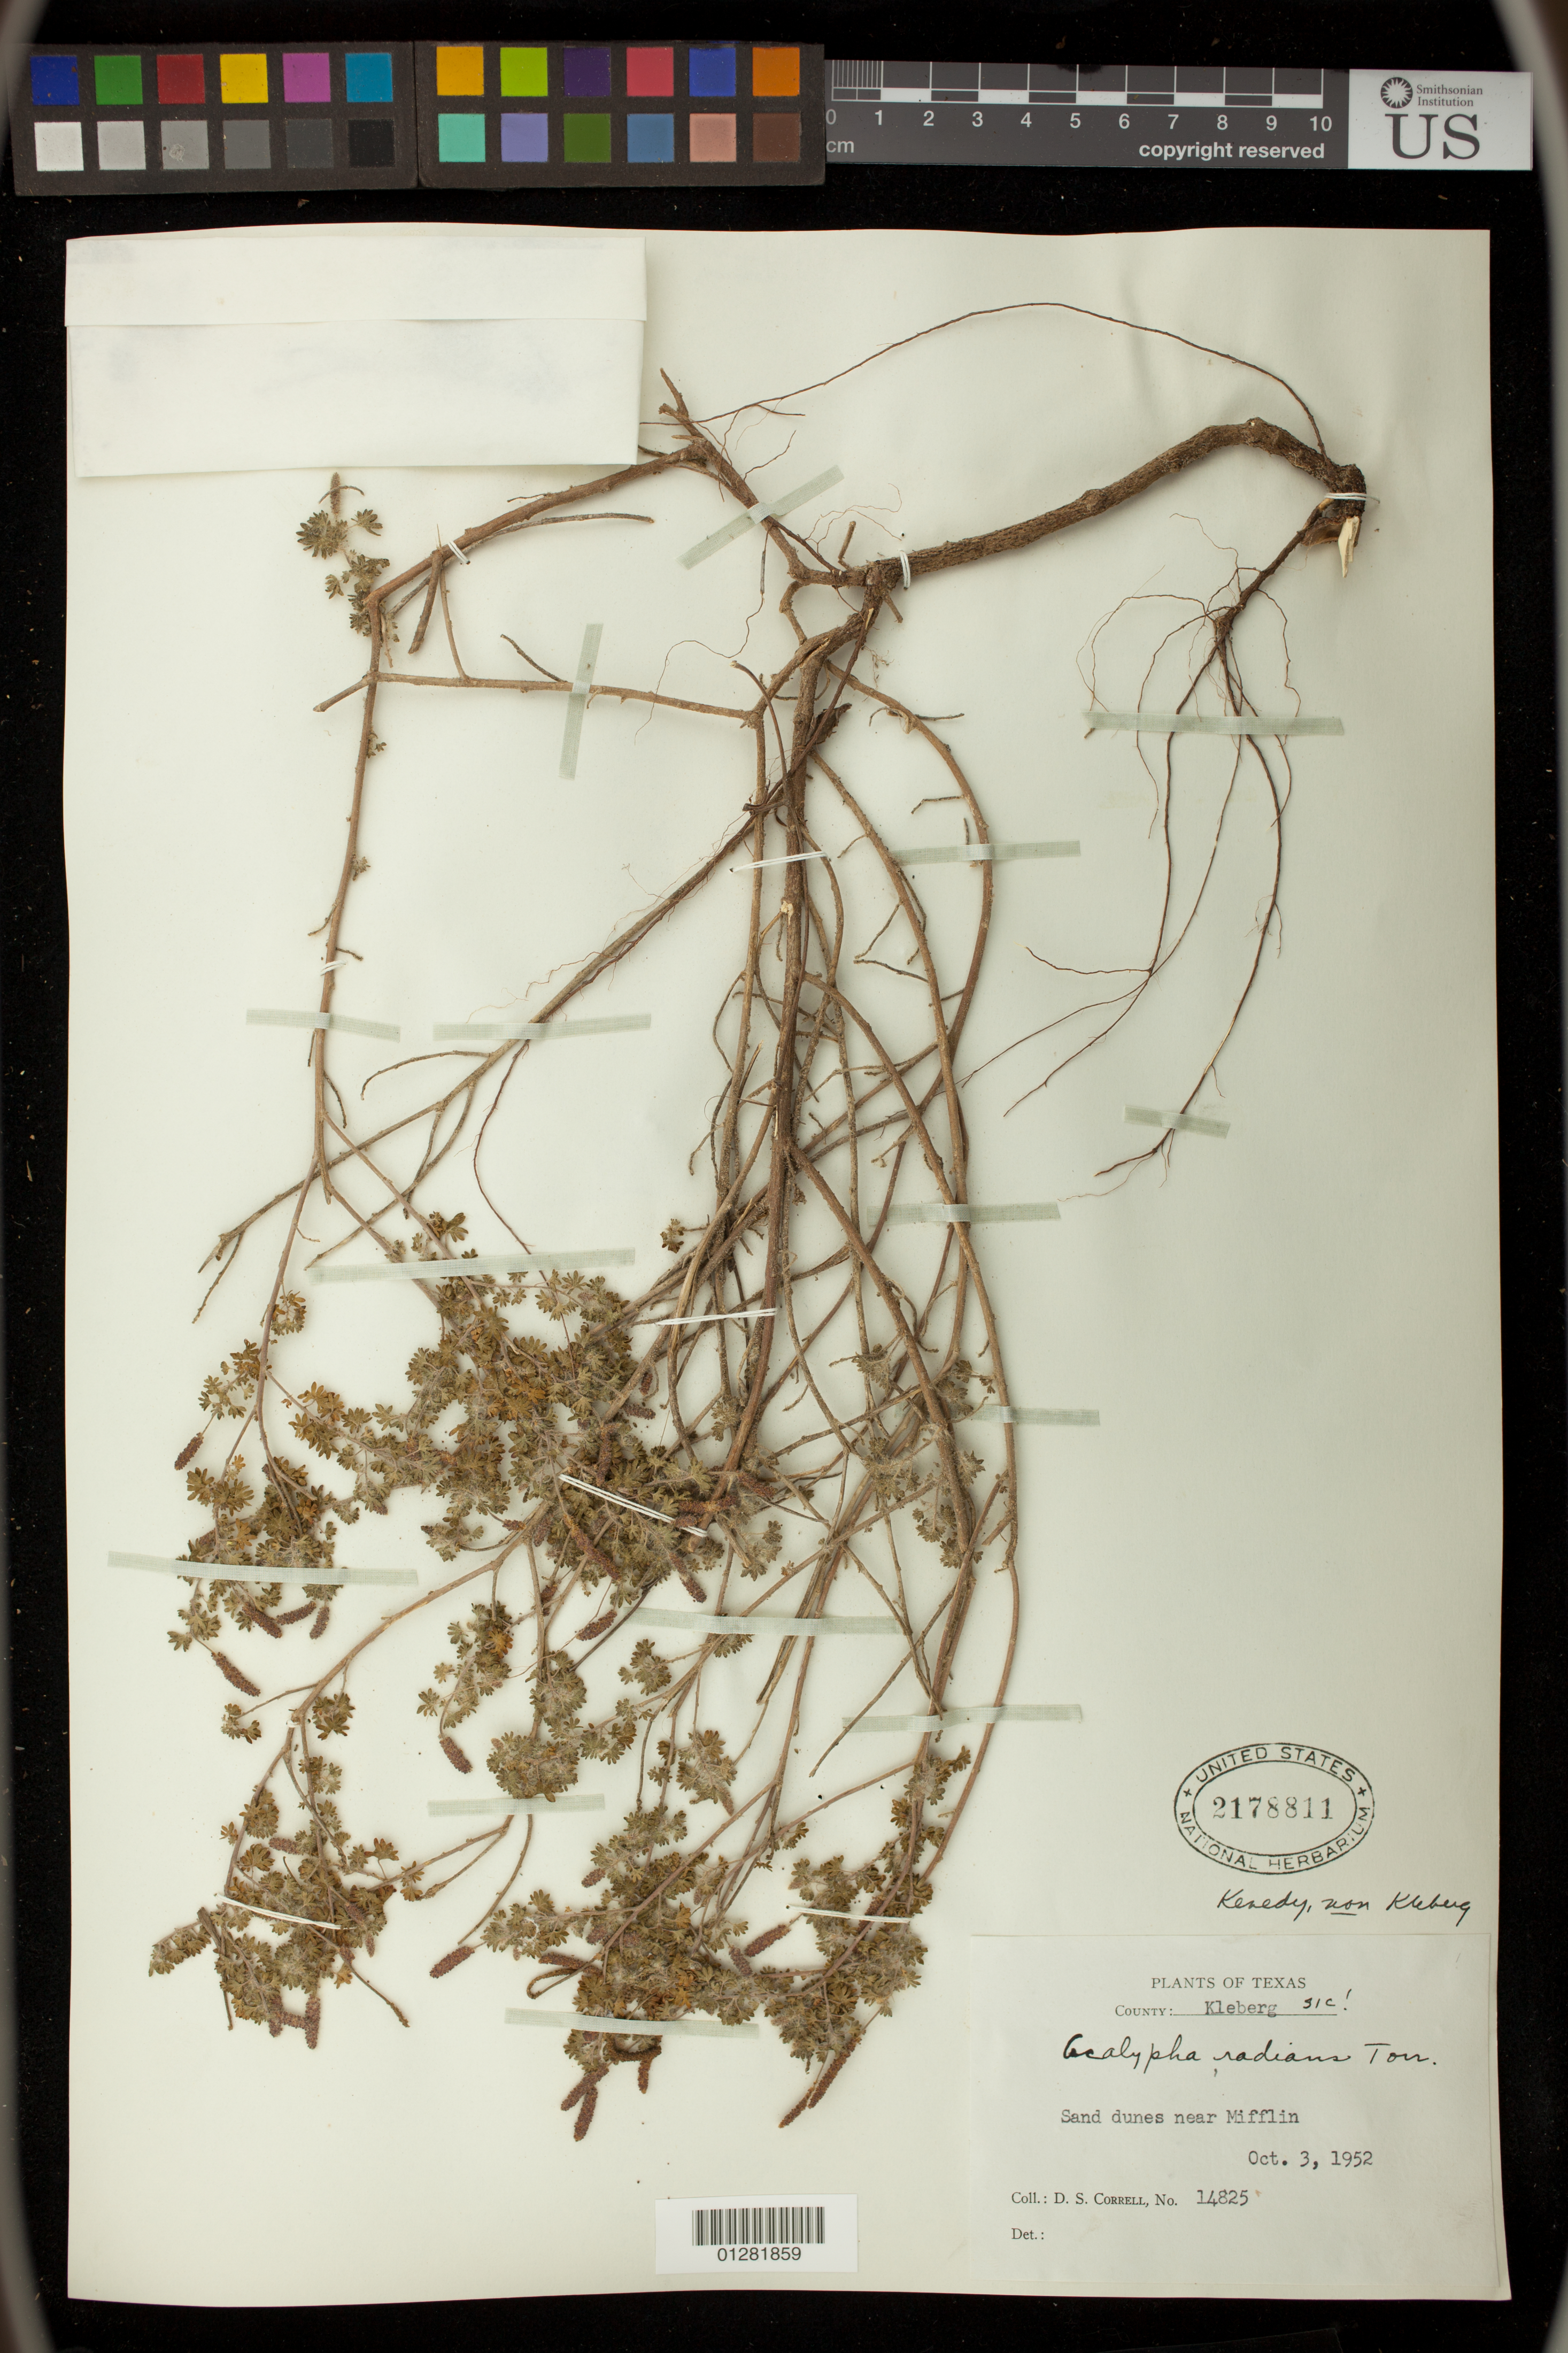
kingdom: Plantae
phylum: Tracheophyta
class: Magnoliopsida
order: Malpighiales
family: Euphorbiaceae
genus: Acalypha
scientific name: Acalypha radians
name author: Torr.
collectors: D. S. Correll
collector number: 14825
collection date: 1952-10-03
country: United States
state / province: Texas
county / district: Kenedy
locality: sand dunes near Mifflin,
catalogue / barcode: US 2178811